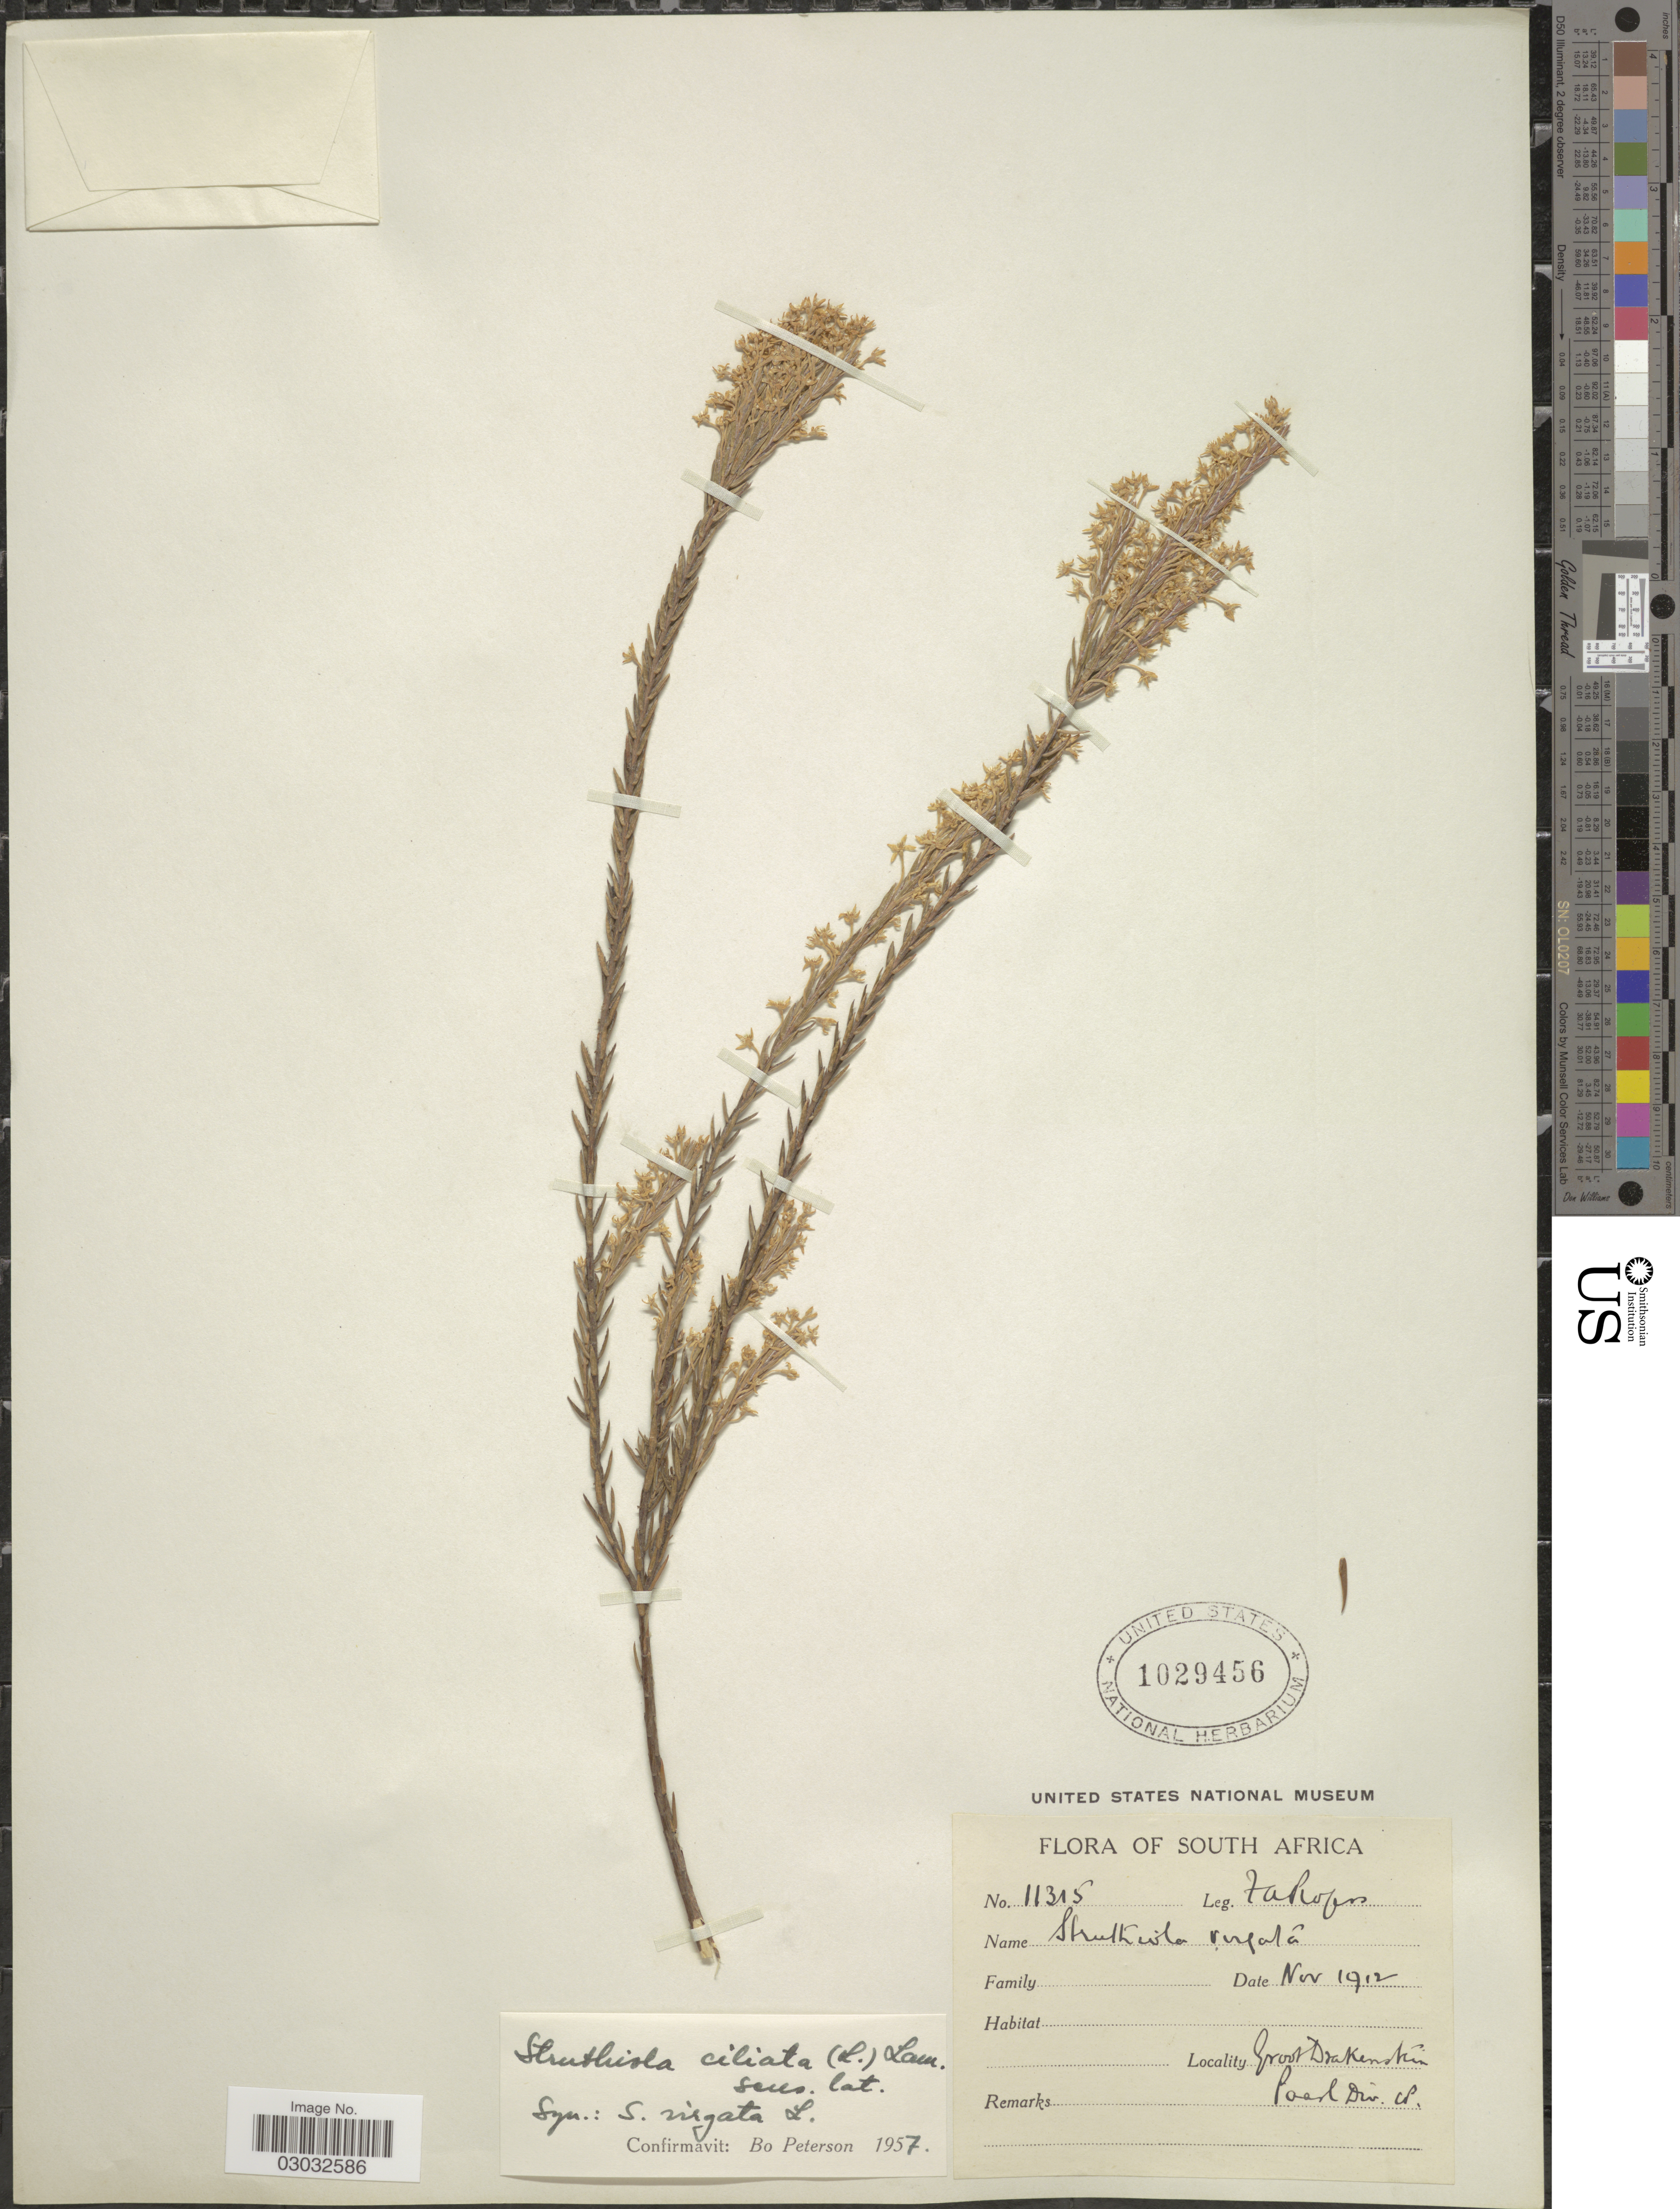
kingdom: Plantae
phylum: Tracheophyta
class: Magnoliopsida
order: Malvales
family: Thymelaeaceae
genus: Struthiola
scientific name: Struthiola ciliata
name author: (L.) Lam.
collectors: F. A. Rogers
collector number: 11315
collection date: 1912-11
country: South Africa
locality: Groot Drakenstein. Paarl Div. CP.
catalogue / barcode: US 1029456